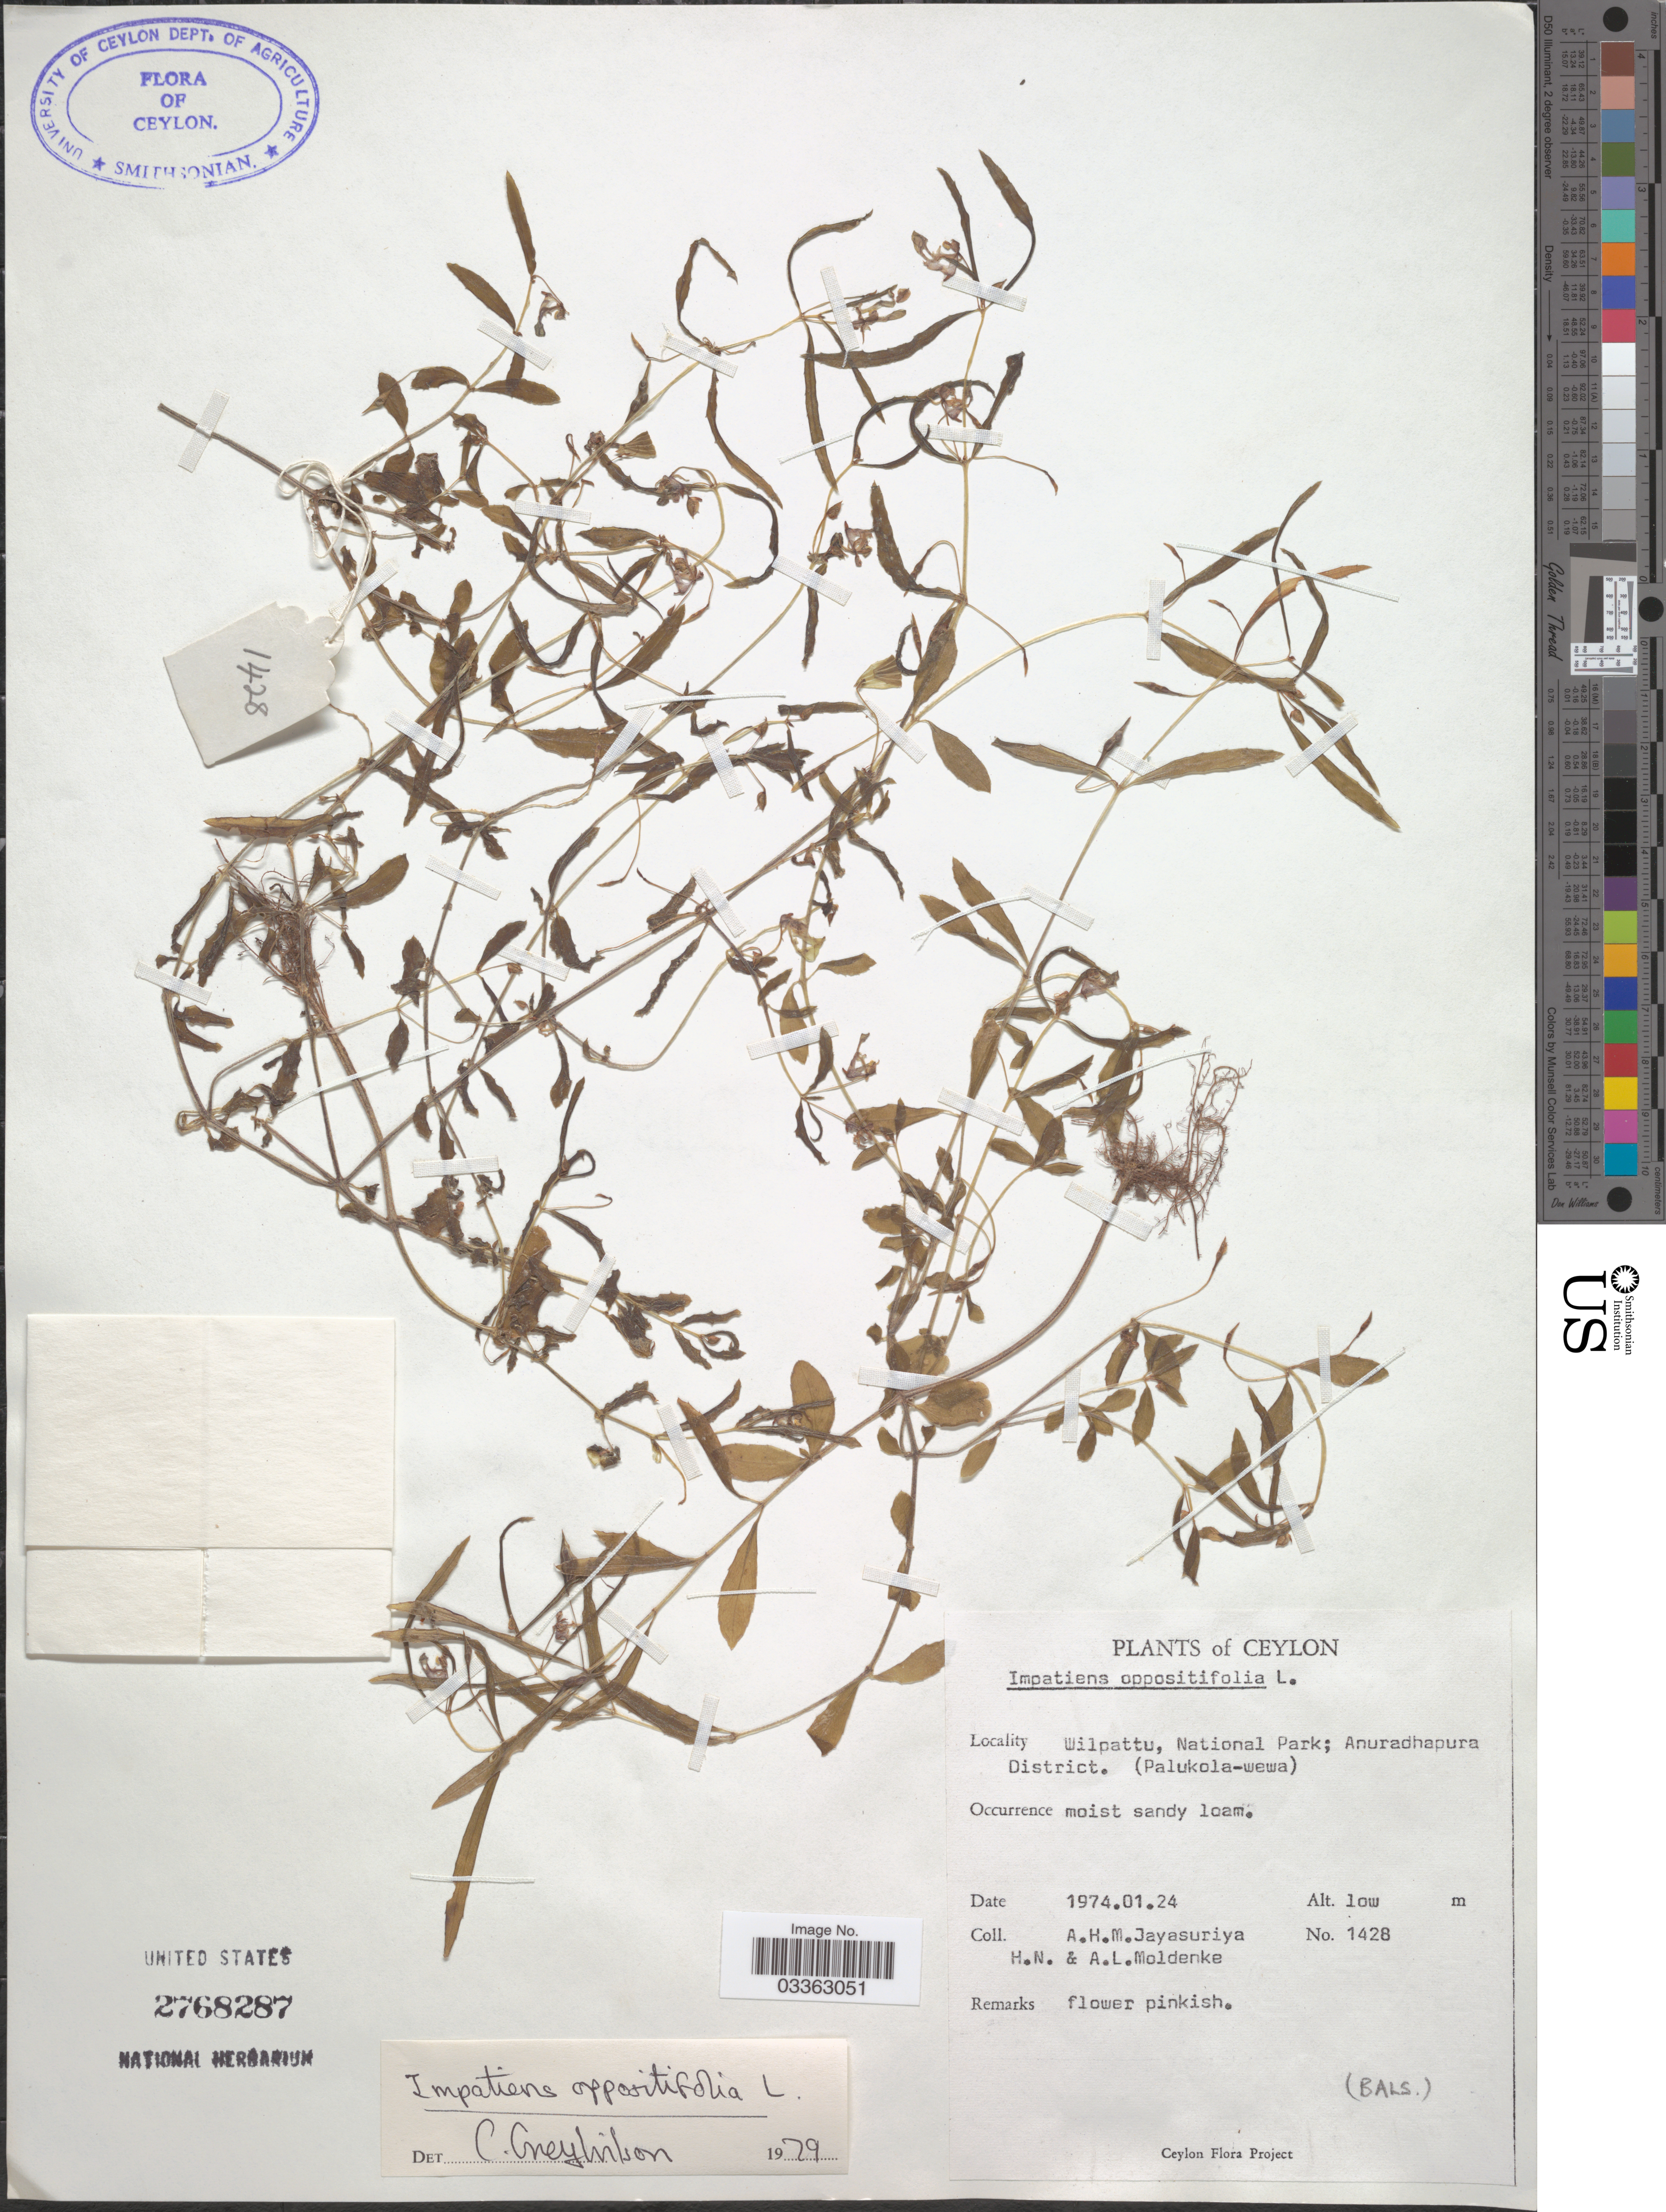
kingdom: Plantae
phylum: Tracheophyta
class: Magnoliopsida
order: Ericales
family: Balsaminaceae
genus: Impatiens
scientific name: Impatiens oppositifolia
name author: L.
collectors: A. H. Jayasuriya, H. N. Moldenke & A. L. Moldenke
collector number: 1428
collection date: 1974-01-24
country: Sri Lanka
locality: Ceylon, Wilpattu, National Park; Anuradhapura District. (Palukola-wewa).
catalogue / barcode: US 2768287